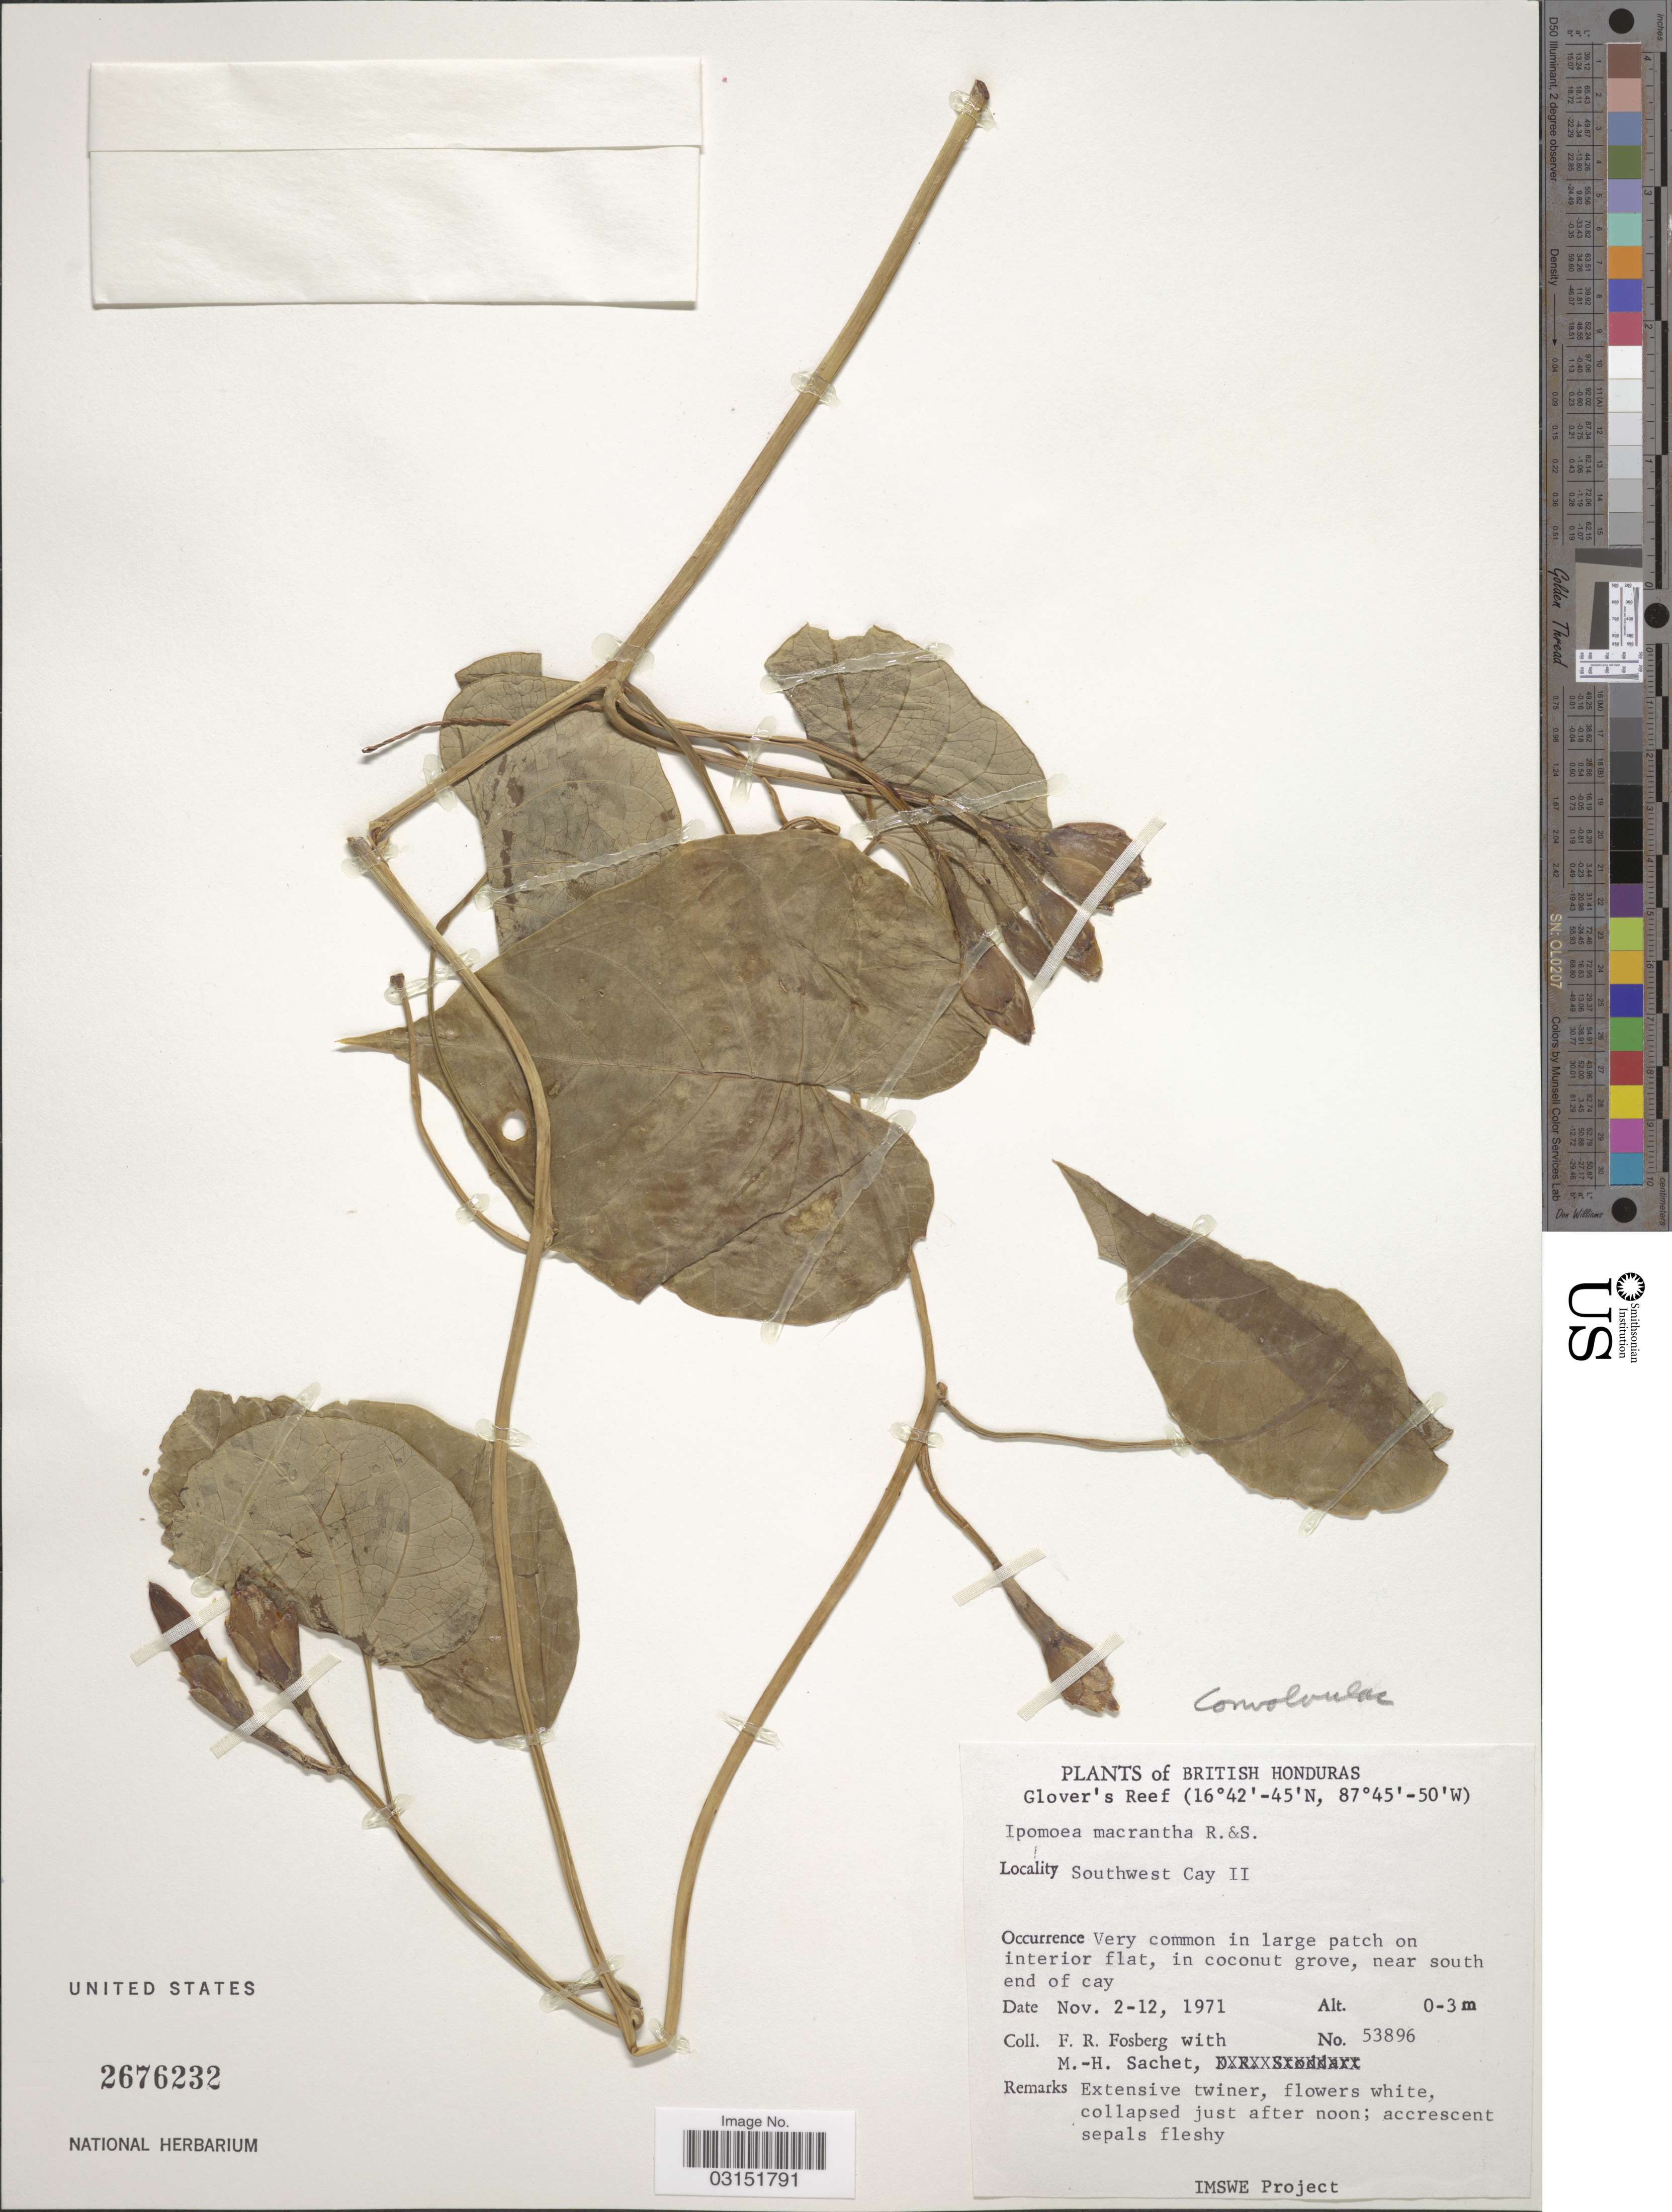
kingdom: Plantae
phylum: Tracheophyta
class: Magnoliopsida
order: Solanales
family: Convolvulaceae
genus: Ipomoea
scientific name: Ipomoea violacea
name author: L.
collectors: F. R. Fosberg & M.-H. Sachet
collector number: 53896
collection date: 1971-11-02/1971-11-12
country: Belize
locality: British Honduras. Glover's Reef. Southwest Cay II.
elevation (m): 0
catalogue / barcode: US 2676232